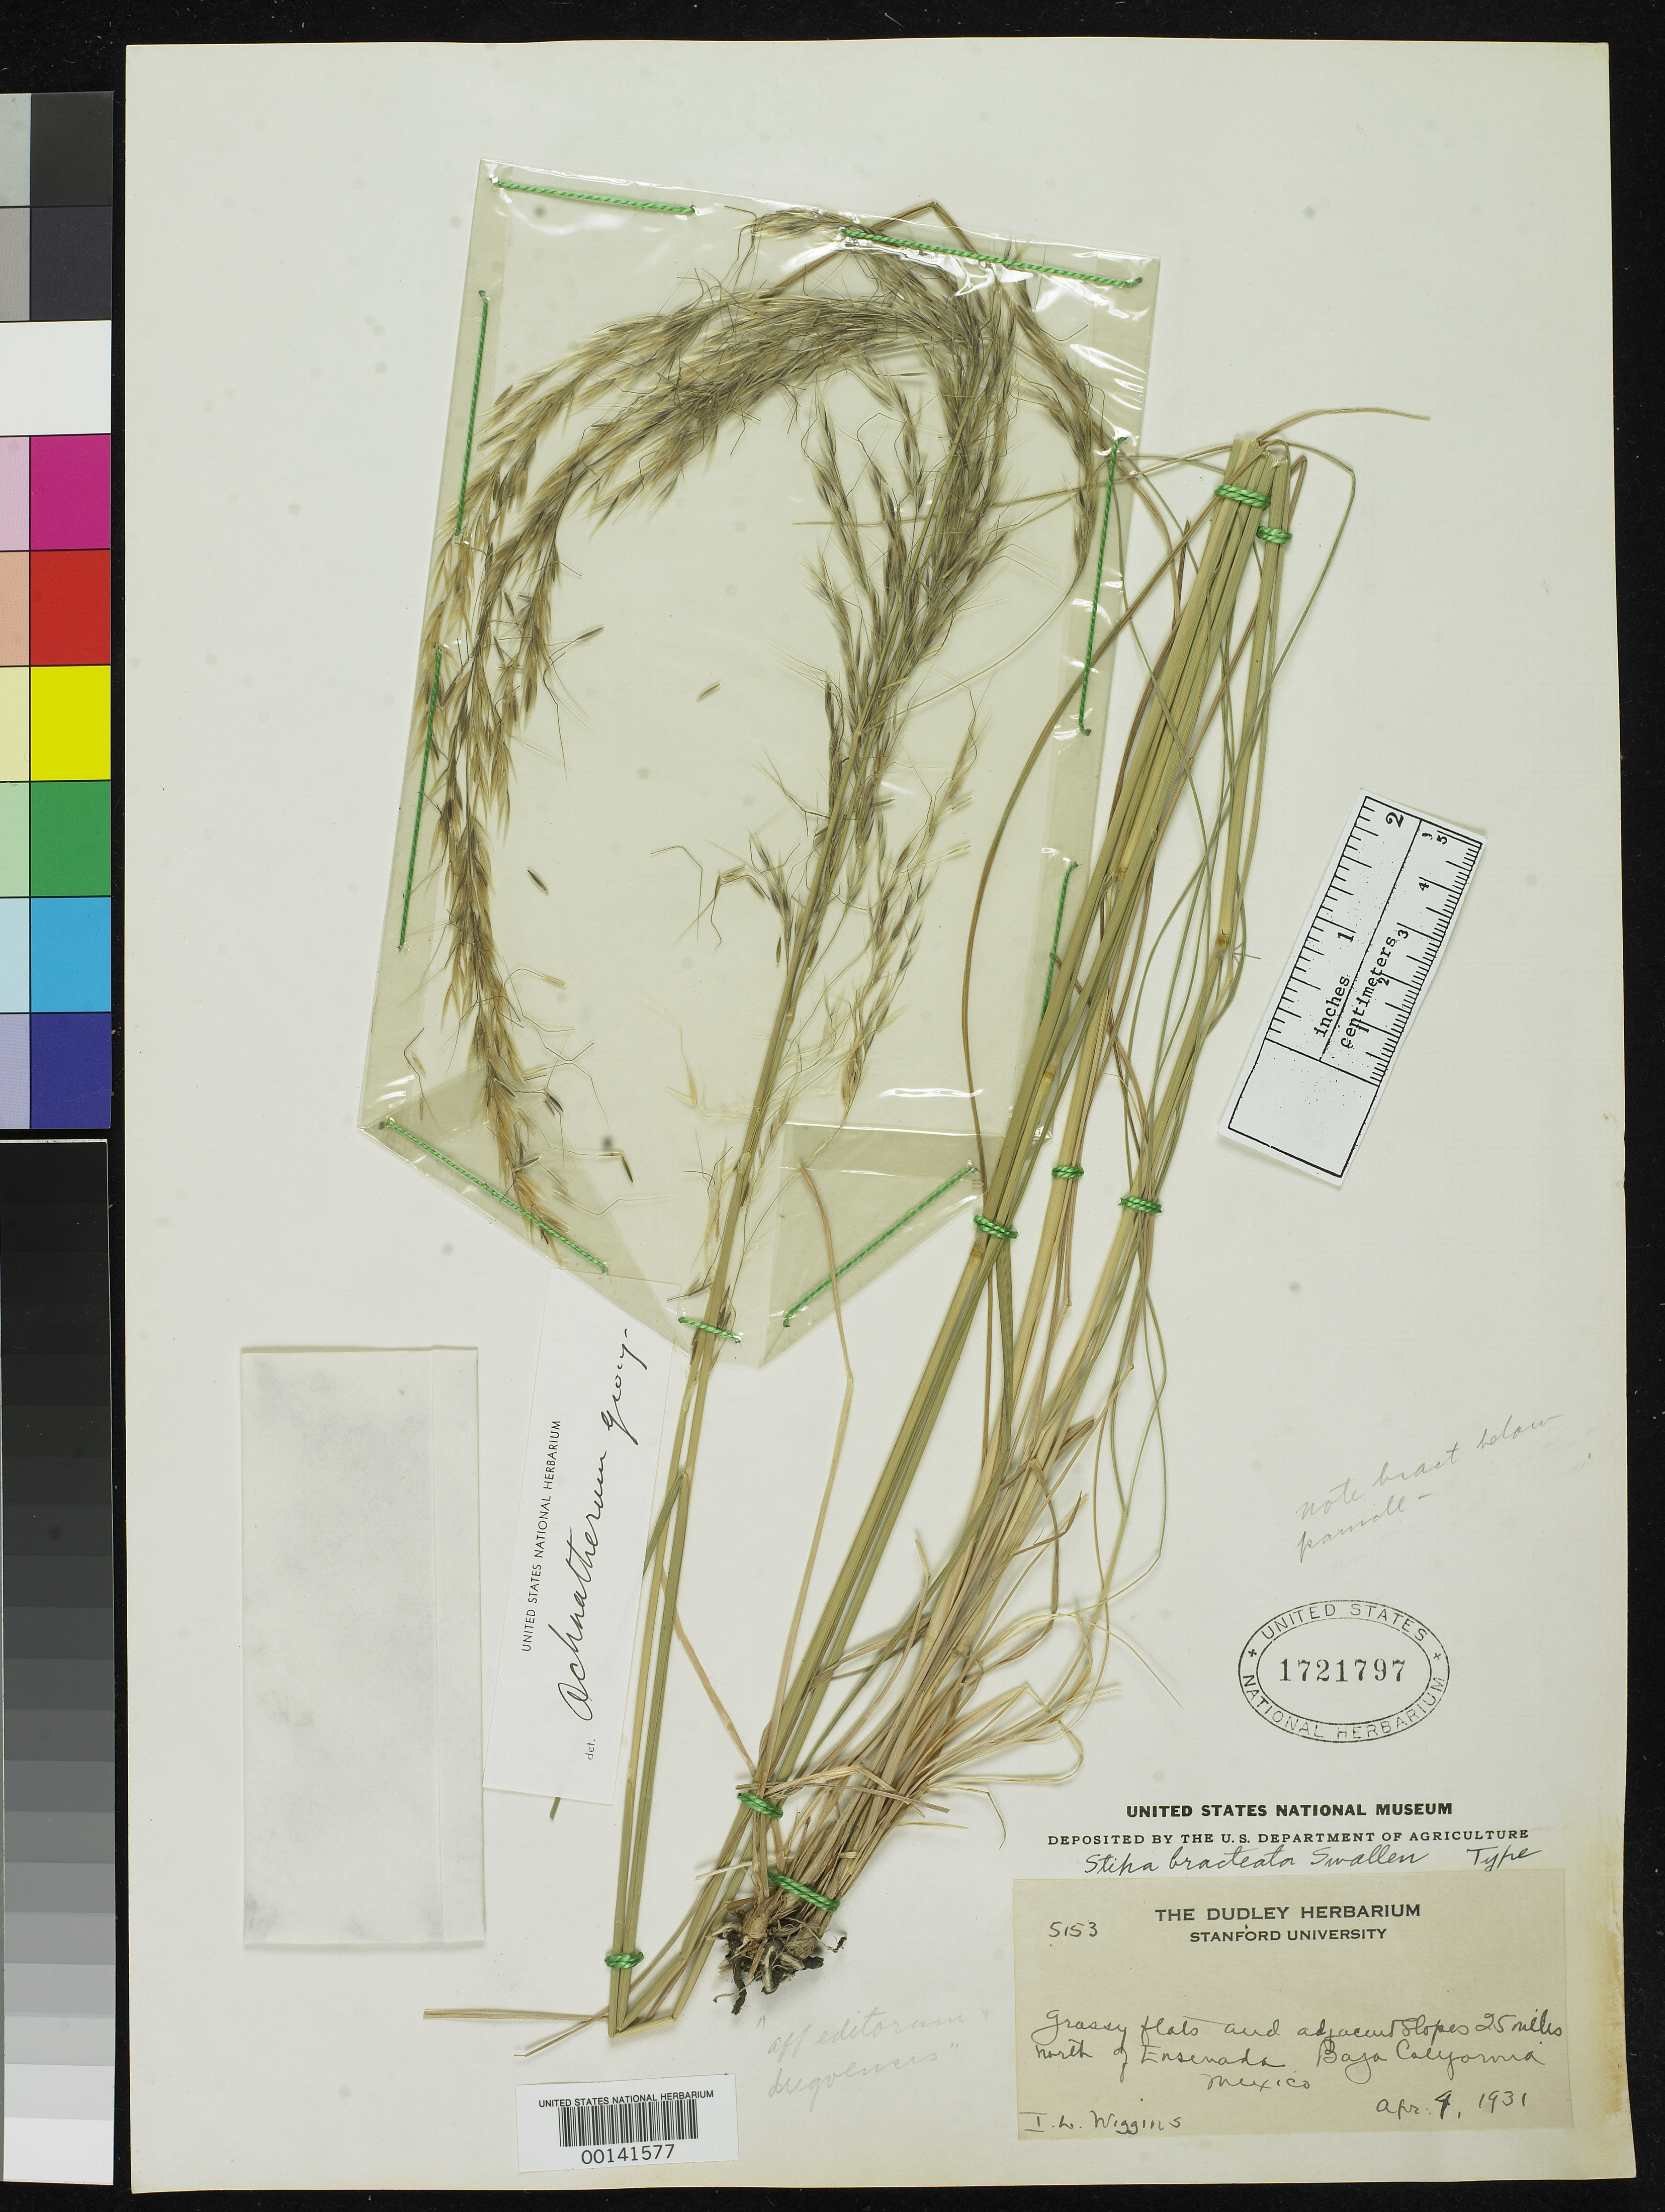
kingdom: Plantae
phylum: Tracheophyta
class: Liliopsida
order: Poales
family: Poaceae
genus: Stipa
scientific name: Stipa bracteata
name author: Swallen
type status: Holotype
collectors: I. L. Wiggins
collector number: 5153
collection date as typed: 04 Apr 1931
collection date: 1931-04-04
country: Mexico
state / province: Baja California Norte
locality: Ensenada.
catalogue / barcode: US 1721797